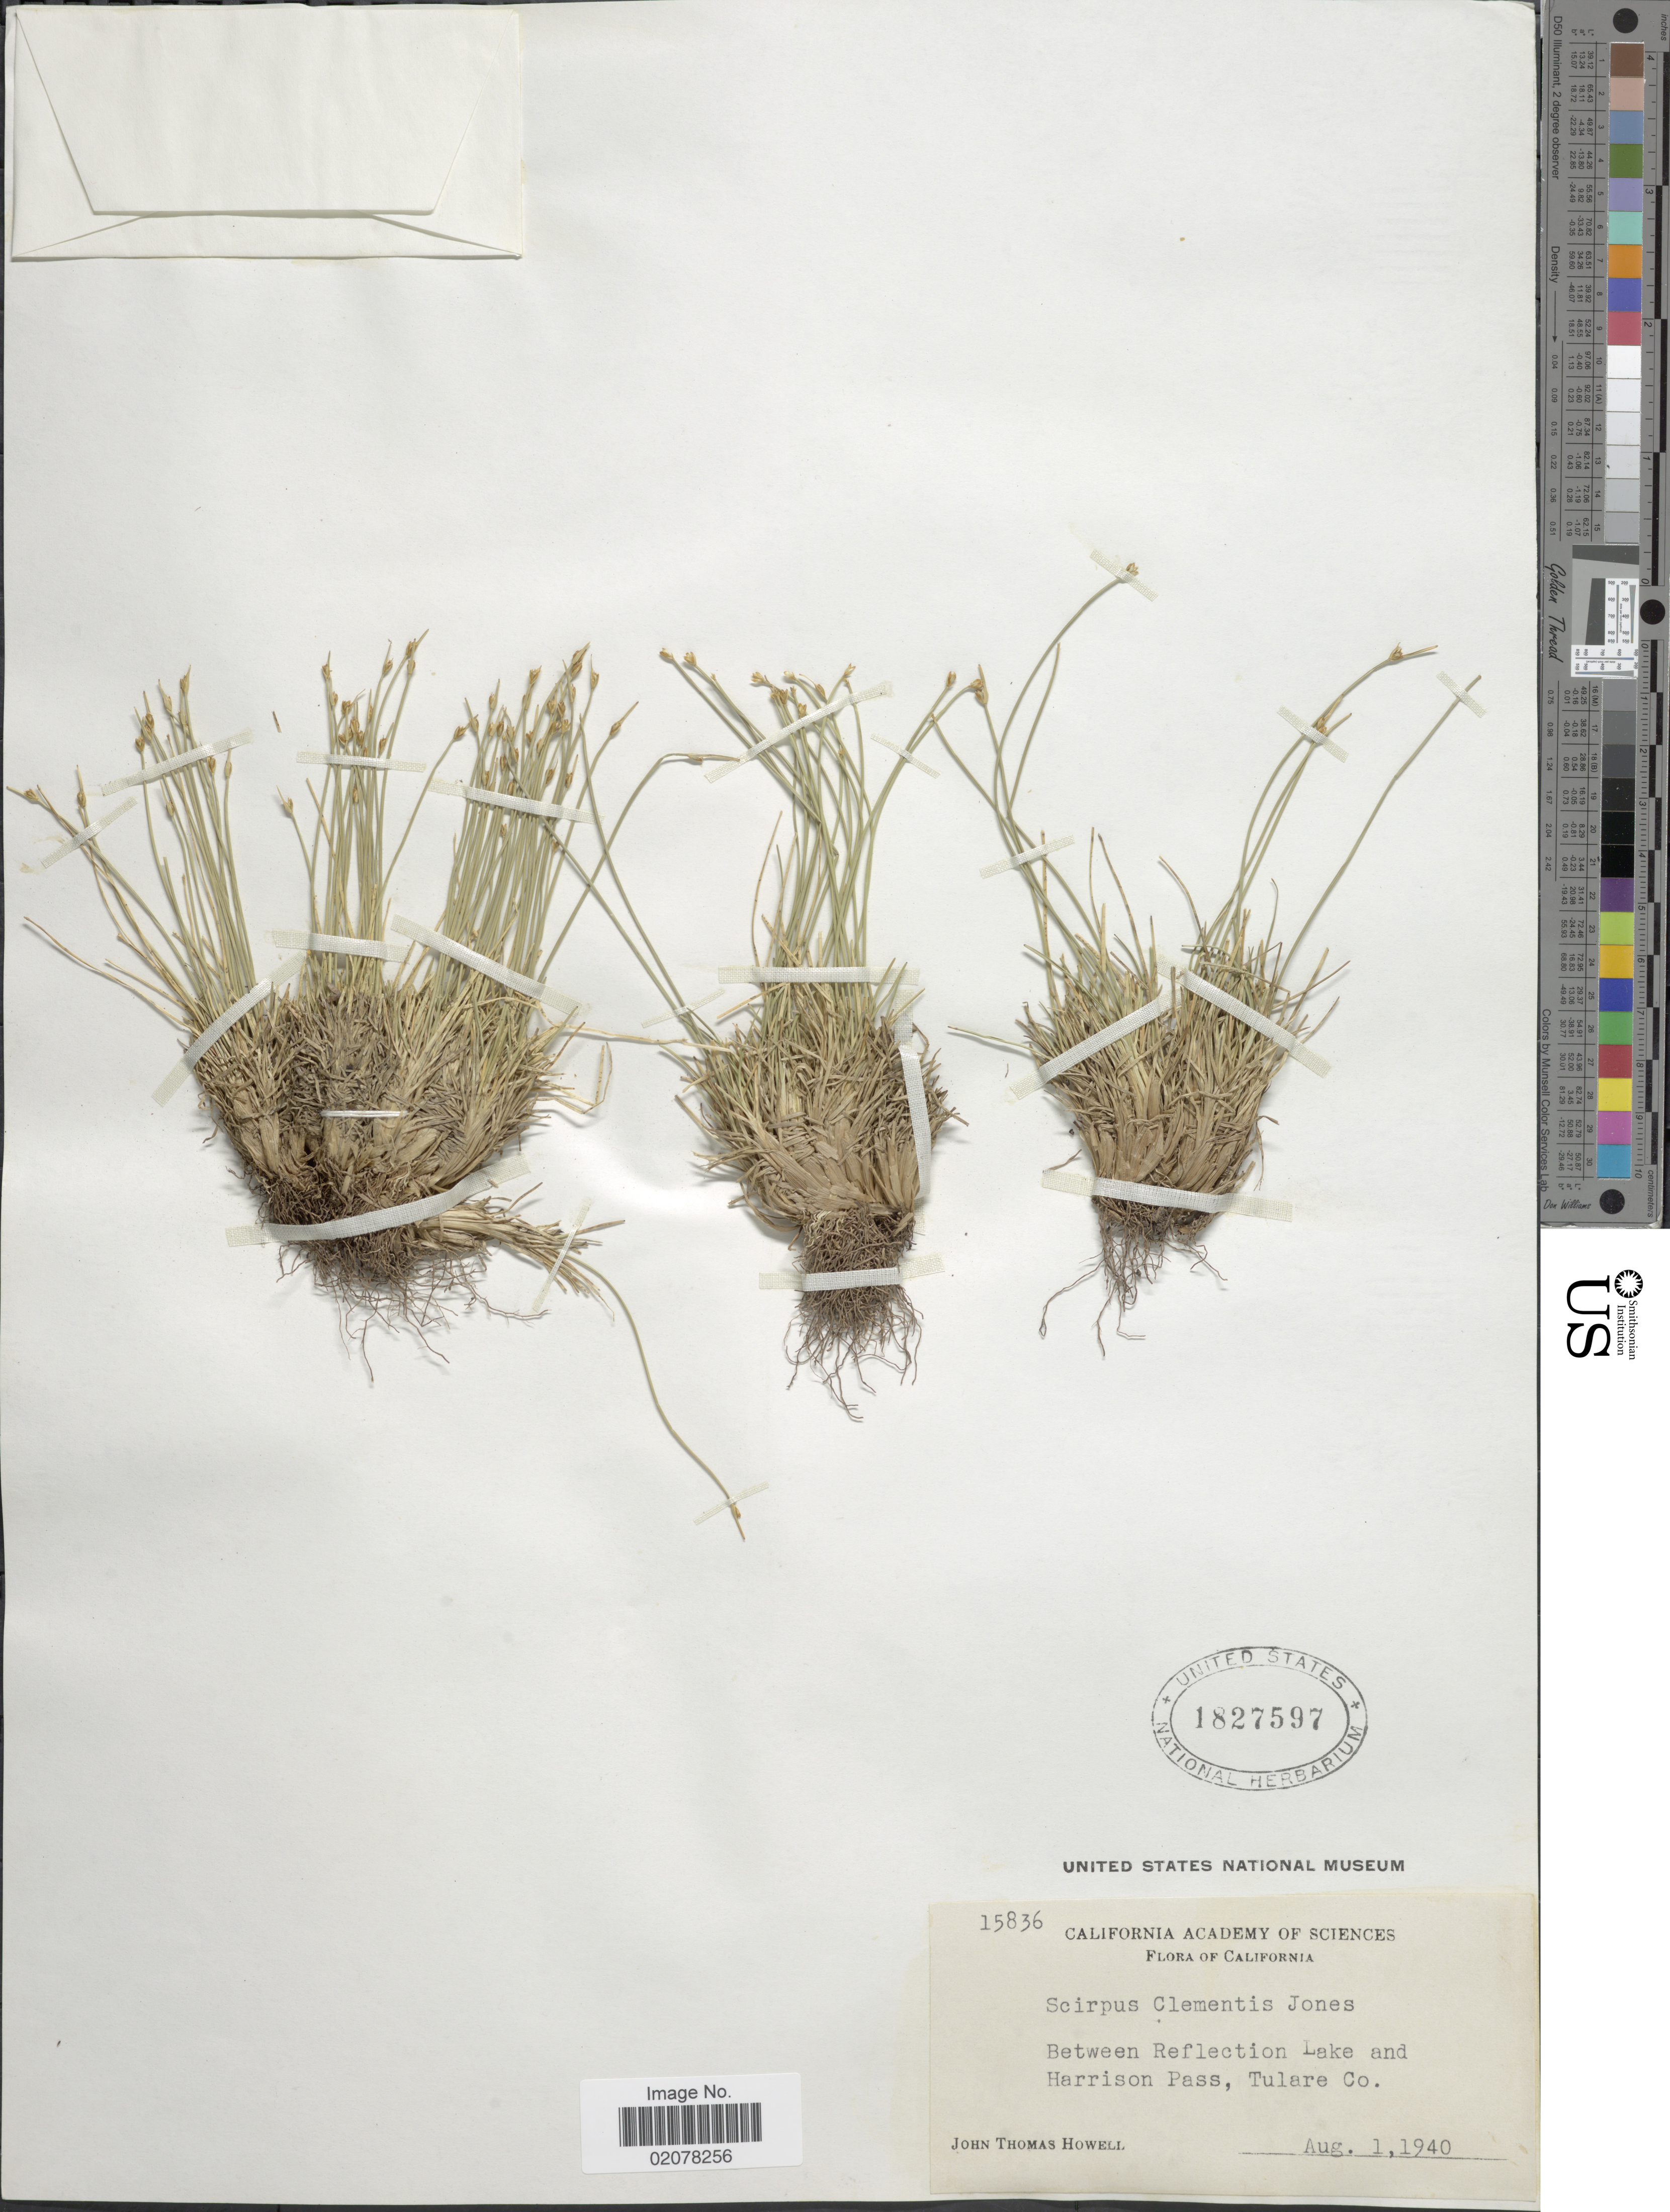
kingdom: Plantae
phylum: Tracheophyta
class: Liliopsida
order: Poales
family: Cyperaceae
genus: Oreobolopsis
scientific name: Oreobolopsis clementis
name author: (M.E. Jones) Dhooge & Goetgh.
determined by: Strong, Mark T., (BOT), Smithsonian Institution - National Museum of Natural History (UNITED STATES)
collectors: J. T. Howell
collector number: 15836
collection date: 1940-08-01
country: United States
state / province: California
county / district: Tulare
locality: Between Reflection Lake and Harrison Pass, Tulare Co.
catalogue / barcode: US 1827597